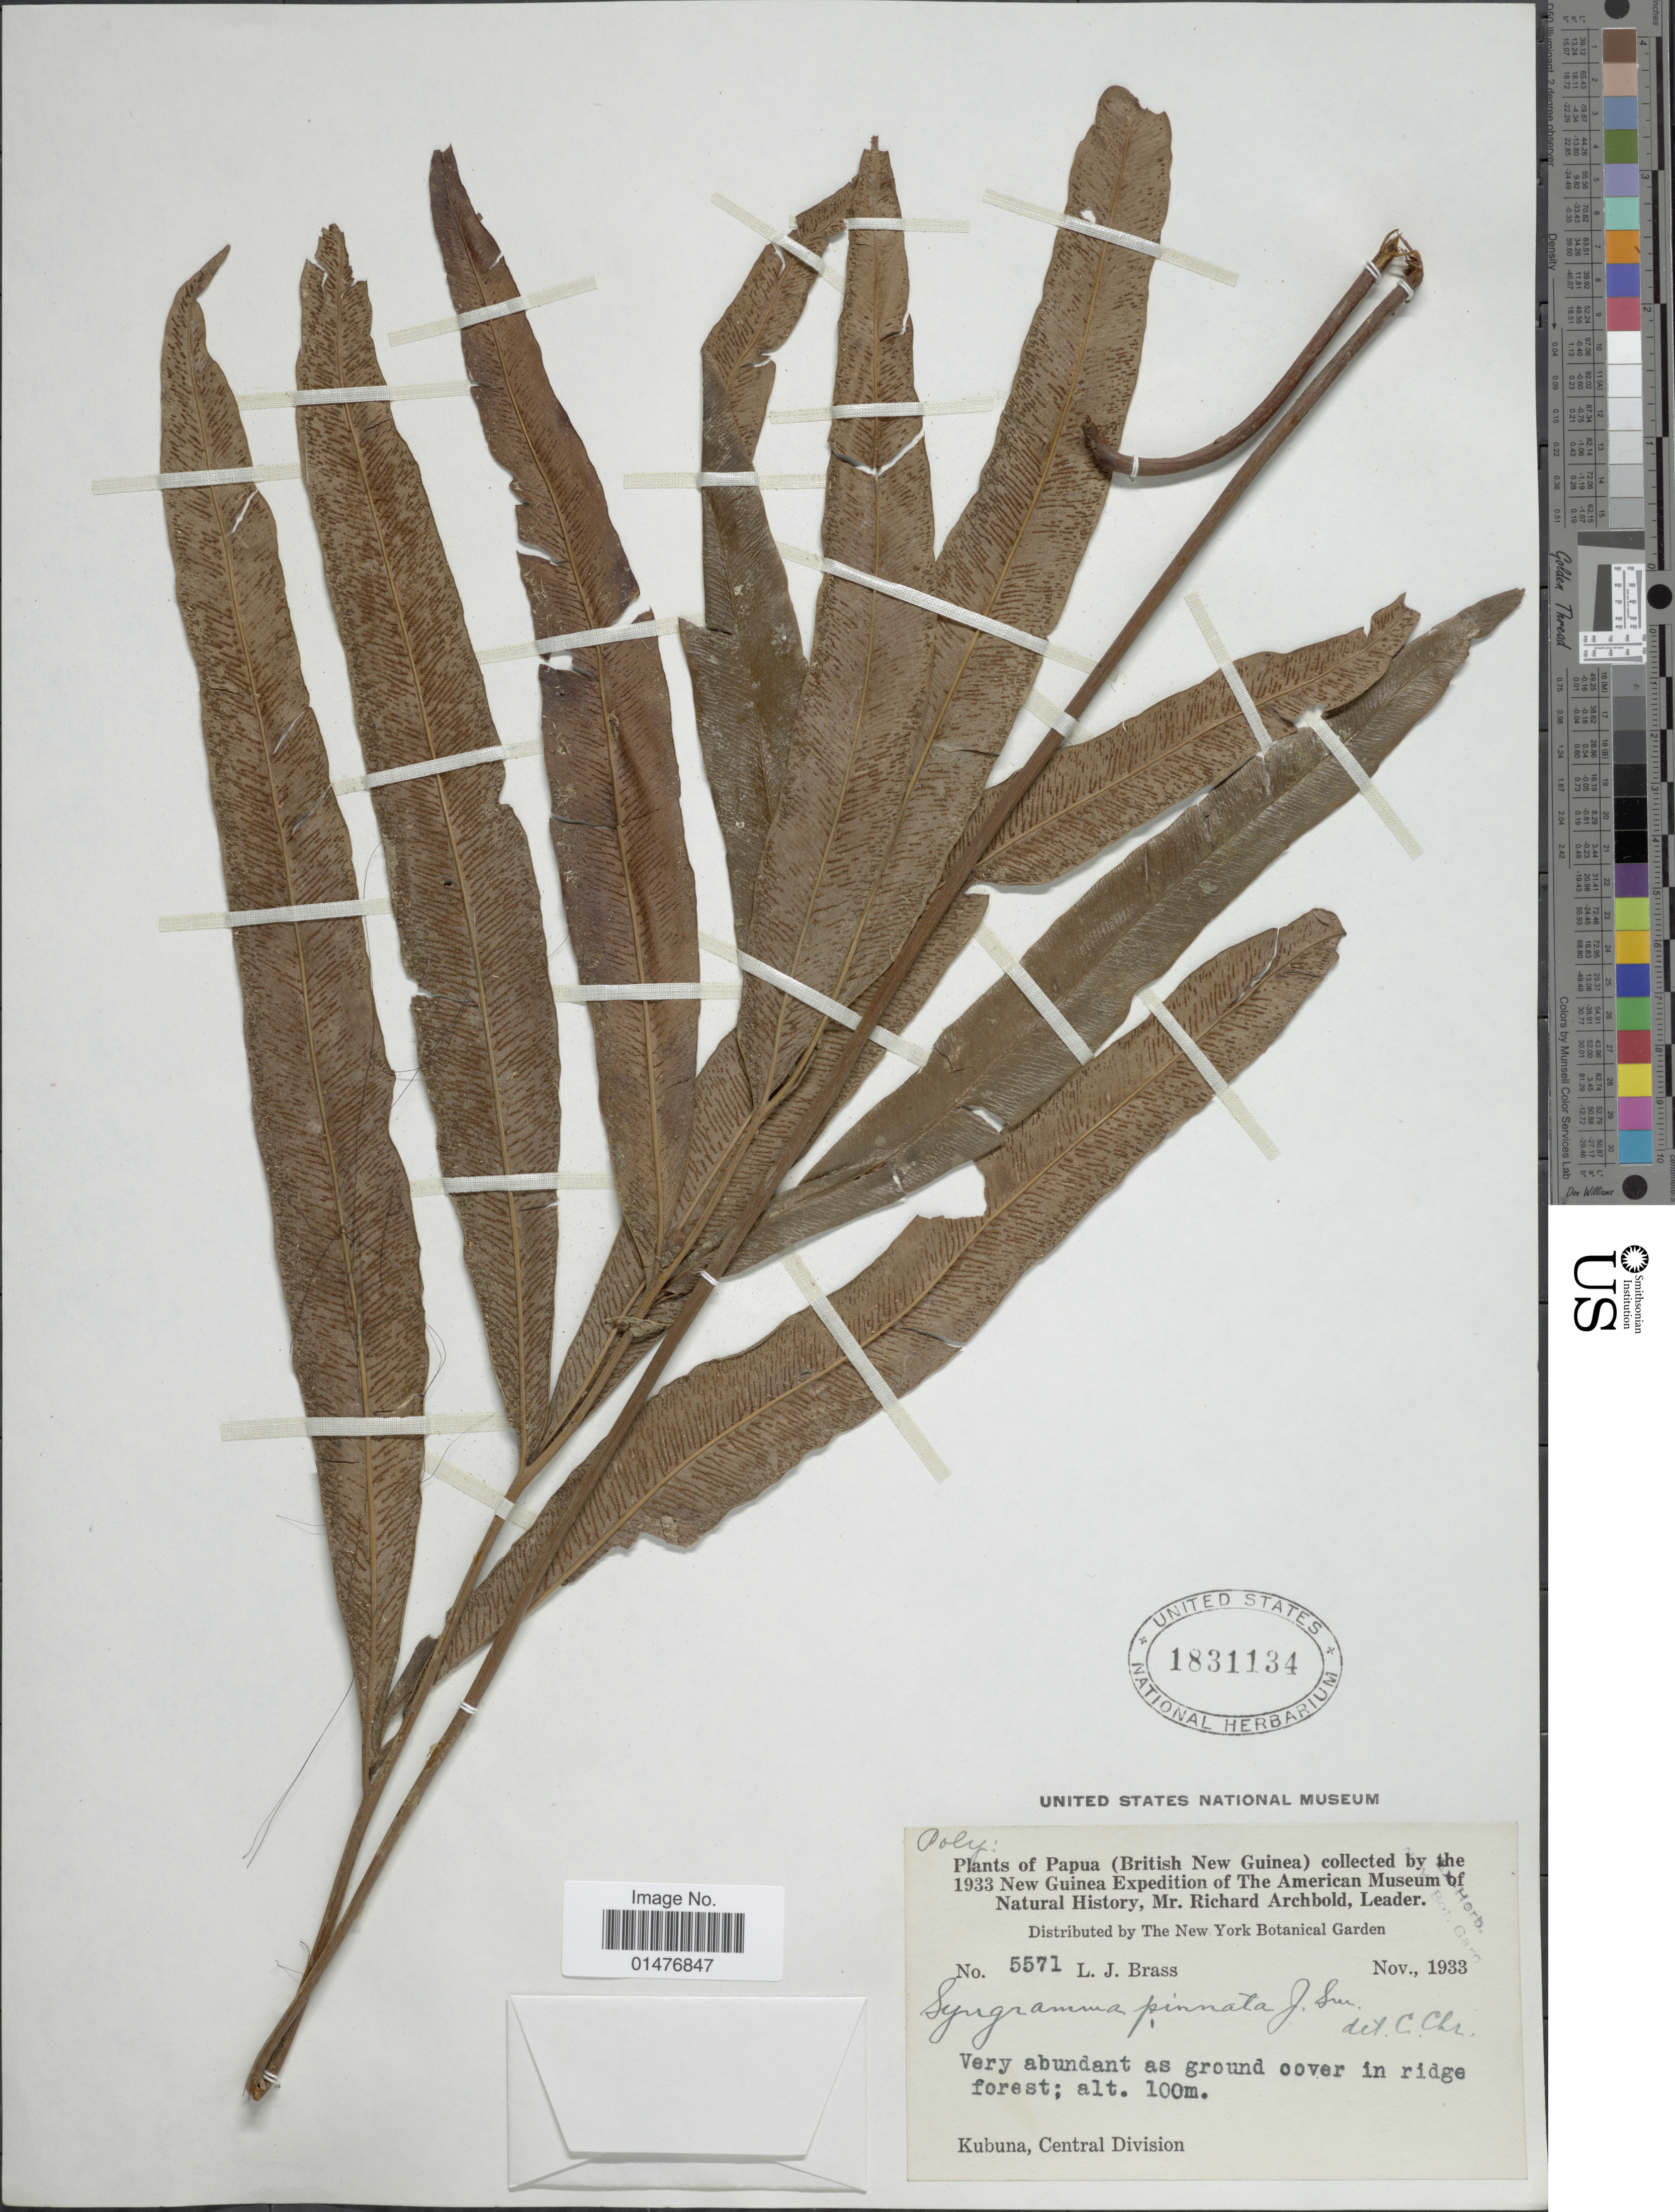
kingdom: Plantae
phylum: Tracheophyta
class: Polypodiopsida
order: Polypodiales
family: Pteridaceae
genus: Taenitis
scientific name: Taenitis pinnata var. pinnata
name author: (J. Sm.) Holttum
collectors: L. J. Brass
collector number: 5571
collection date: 1933-11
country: Papua New Guinea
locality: Kubuna, Central division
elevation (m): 100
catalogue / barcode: US 181134